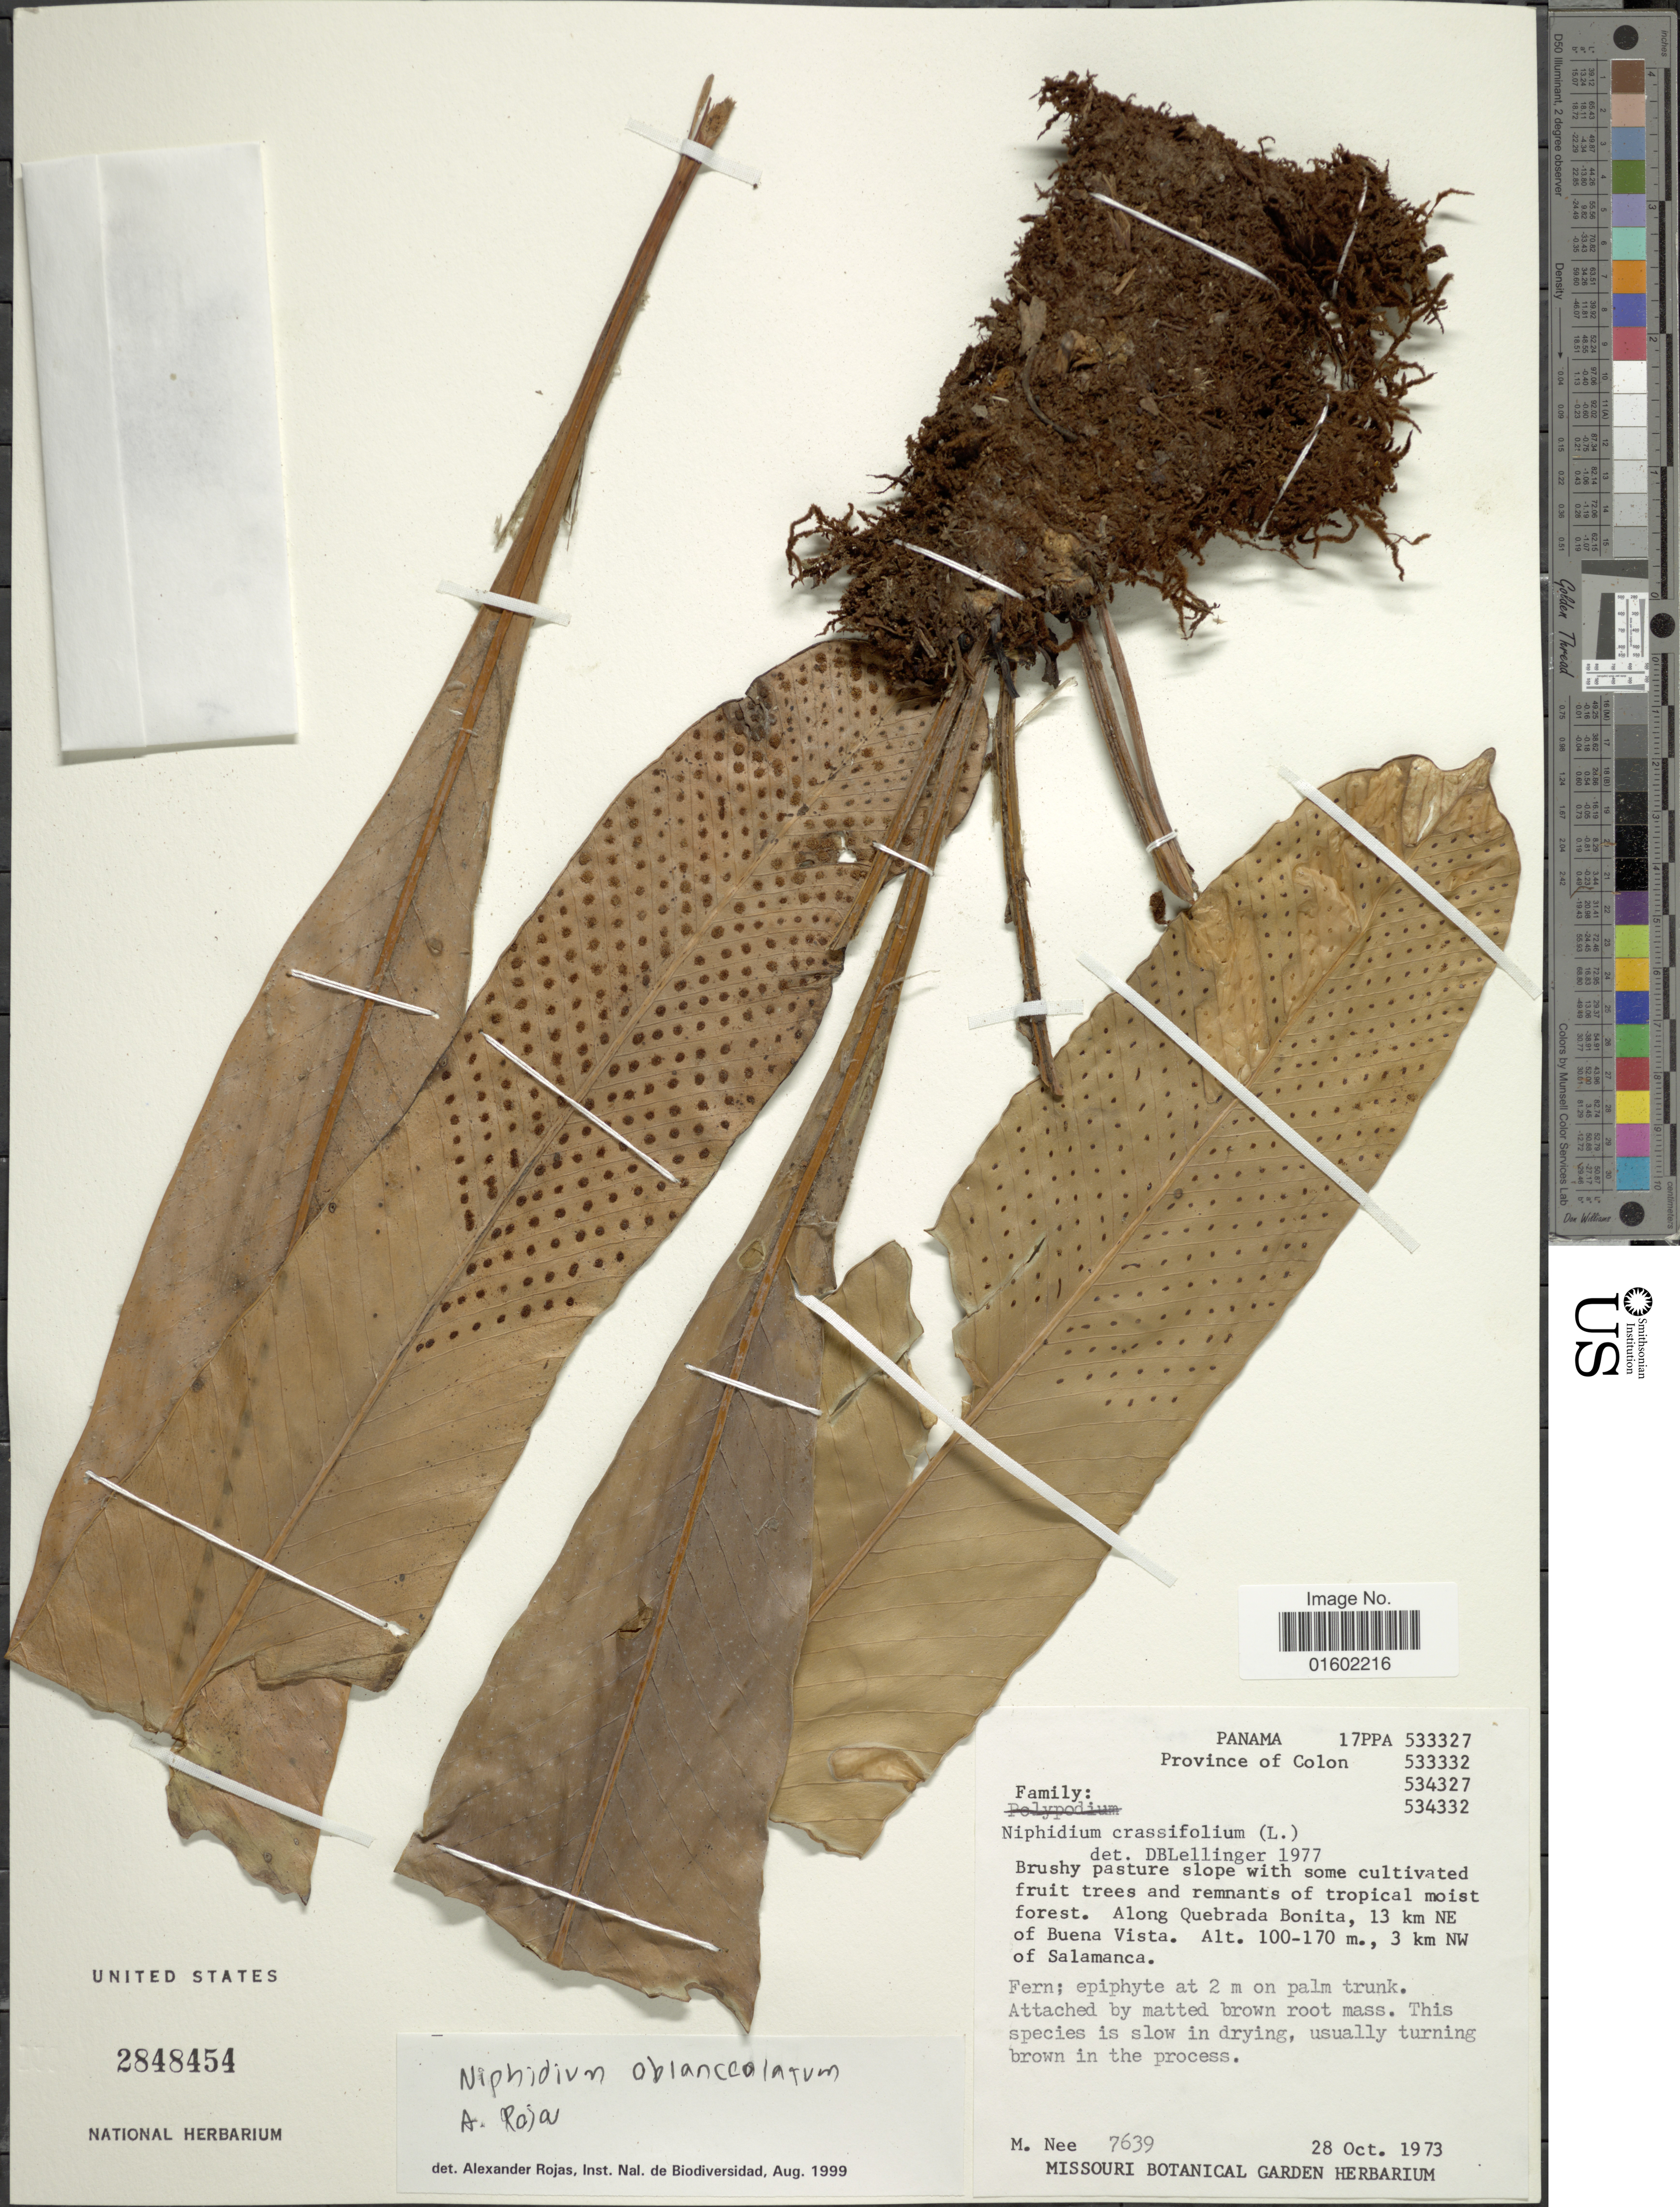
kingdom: Plantae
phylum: Tracheophyta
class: Polypodiopsida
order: Polypodiales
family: Polypodiaceae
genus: Niphidium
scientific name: Niphidium crassifolium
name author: (L.) Lellinger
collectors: M. Nee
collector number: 7639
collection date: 1973-10-25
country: Panama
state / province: Colón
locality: Along Quebrada Bonita, 13 km NE of Buena Vista, 3 km NW of Salamanca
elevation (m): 100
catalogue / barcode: US 2848454